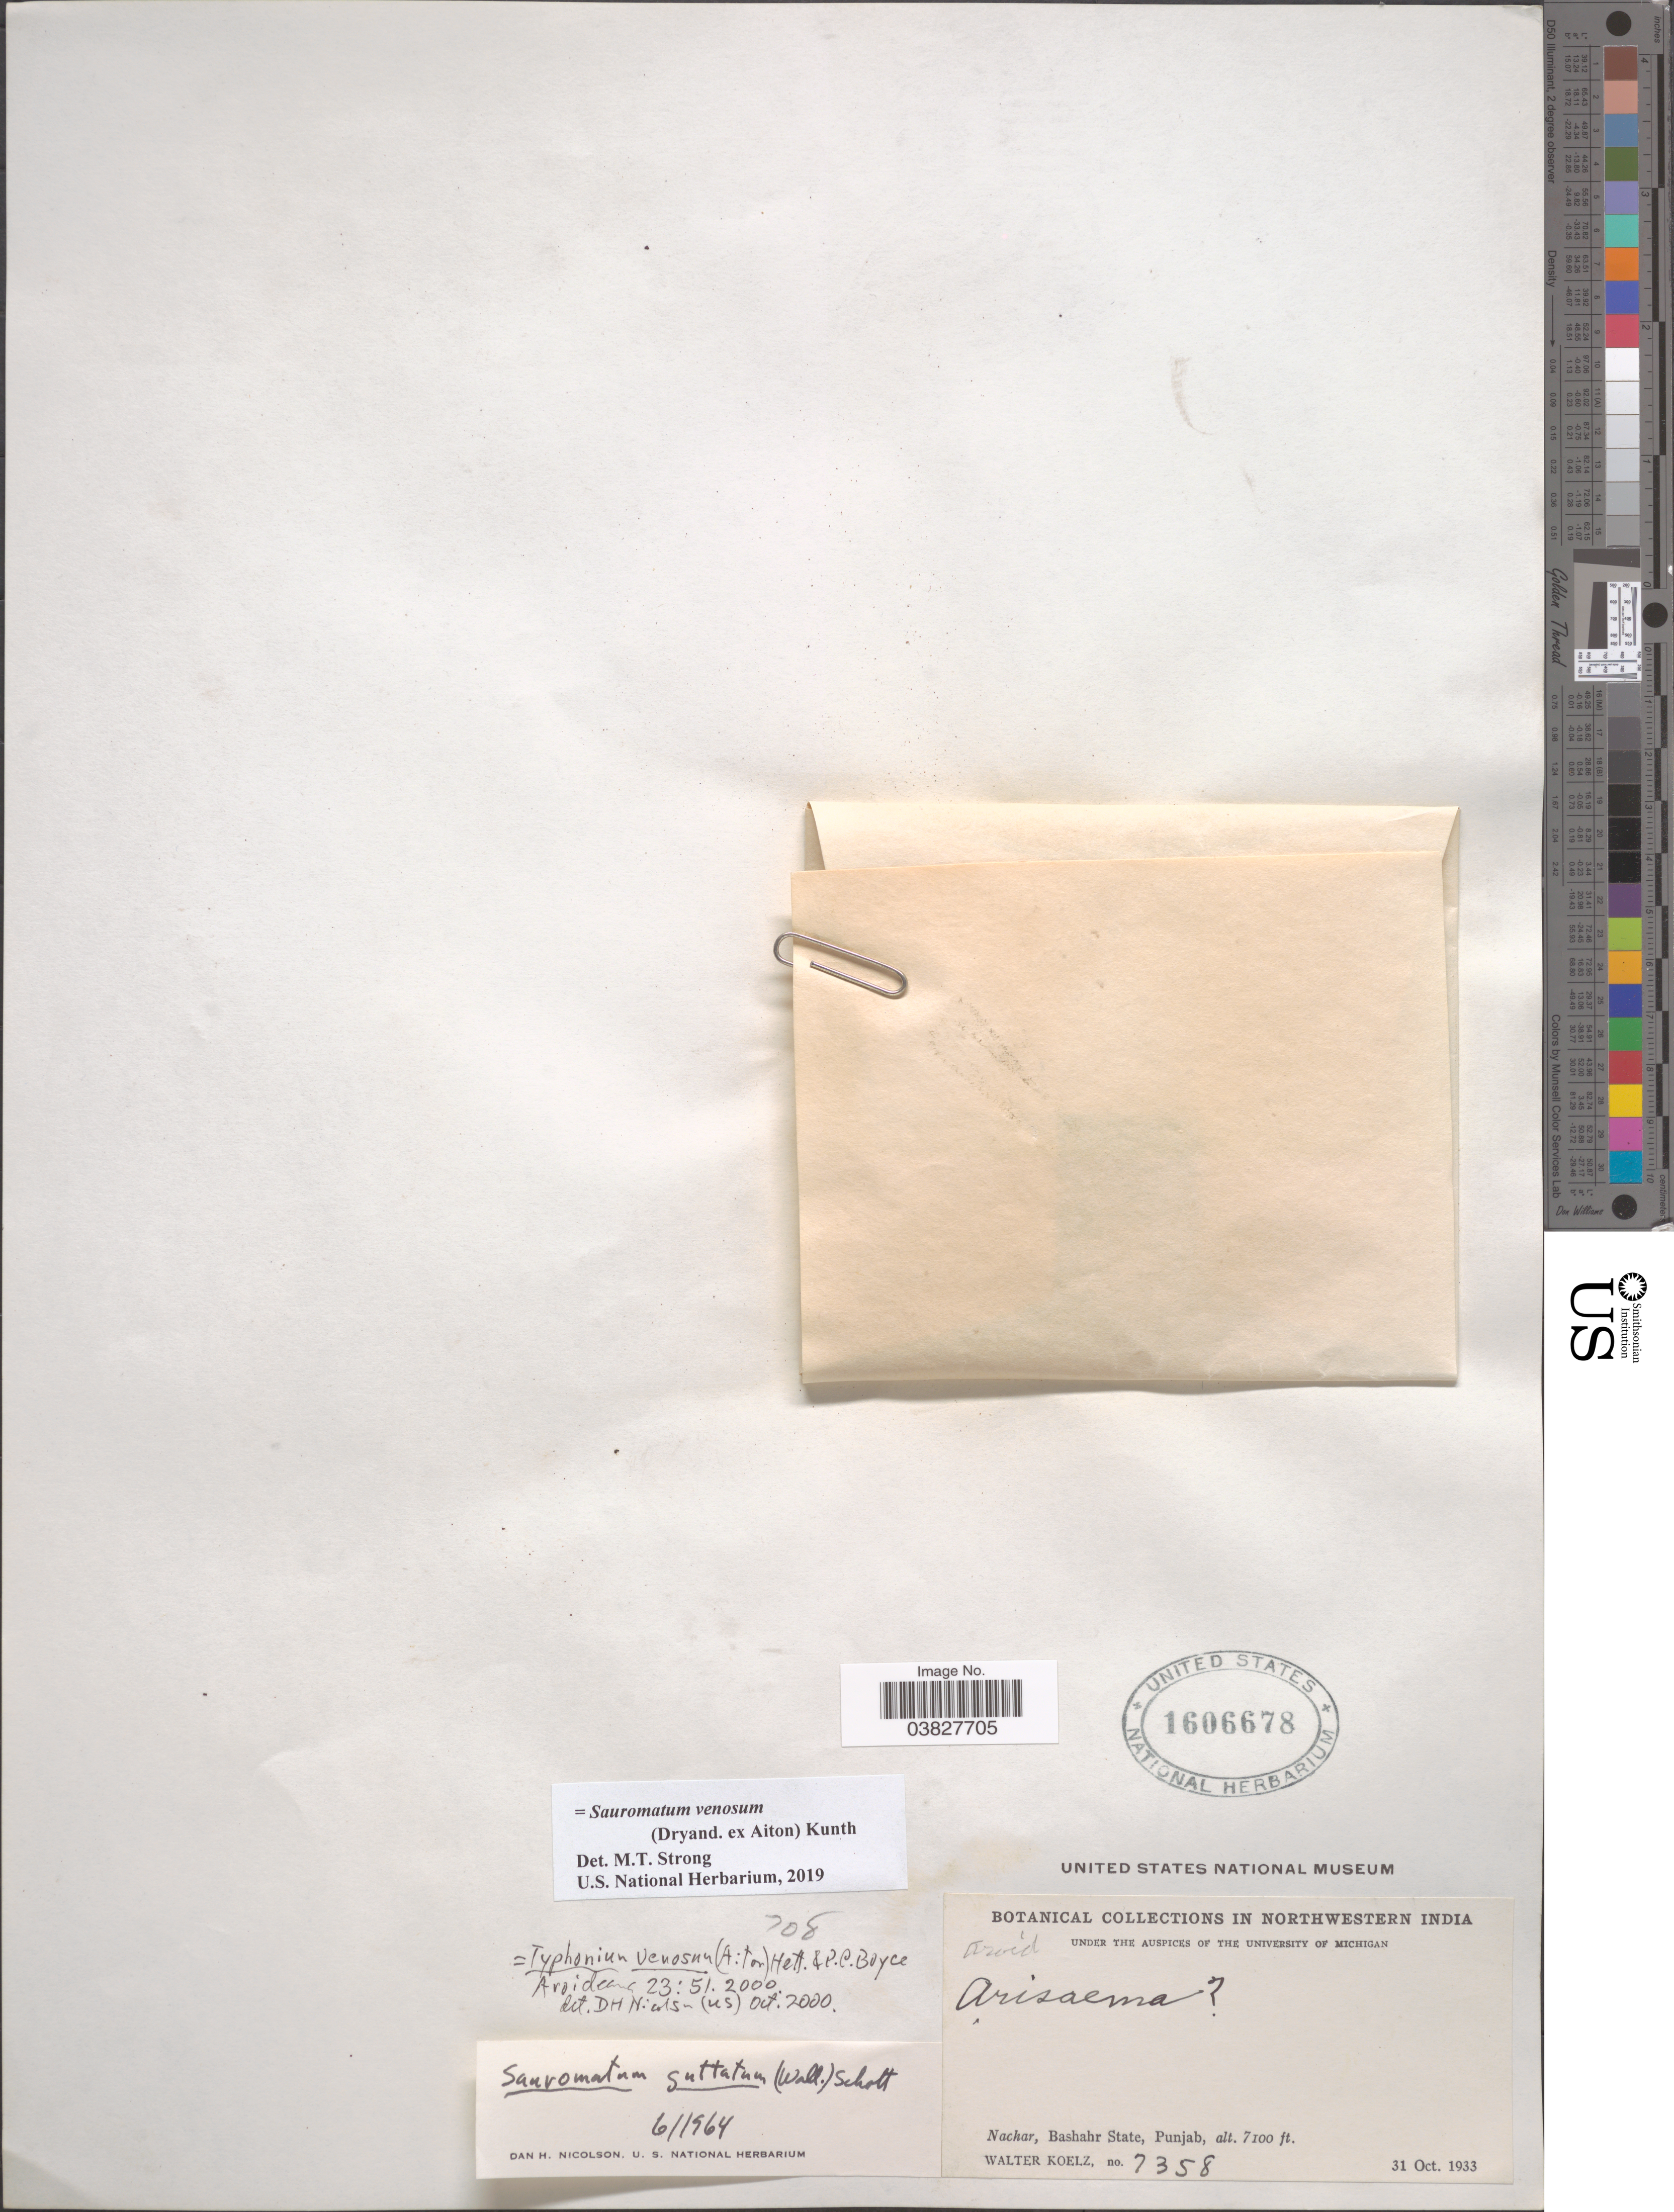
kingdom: Plantae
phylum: Tracheophyta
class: Liliopsida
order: Alismatales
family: Araceae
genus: Sauromatum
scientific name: Sauromatum venosum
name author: (Aiton) Schott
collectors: W. N. Koelz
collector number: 7358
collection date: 1933-10-31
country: India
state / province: Punjab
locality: Northwestern India. Nachar, Bashahr State.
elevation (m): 2164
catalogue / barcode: US 1606678